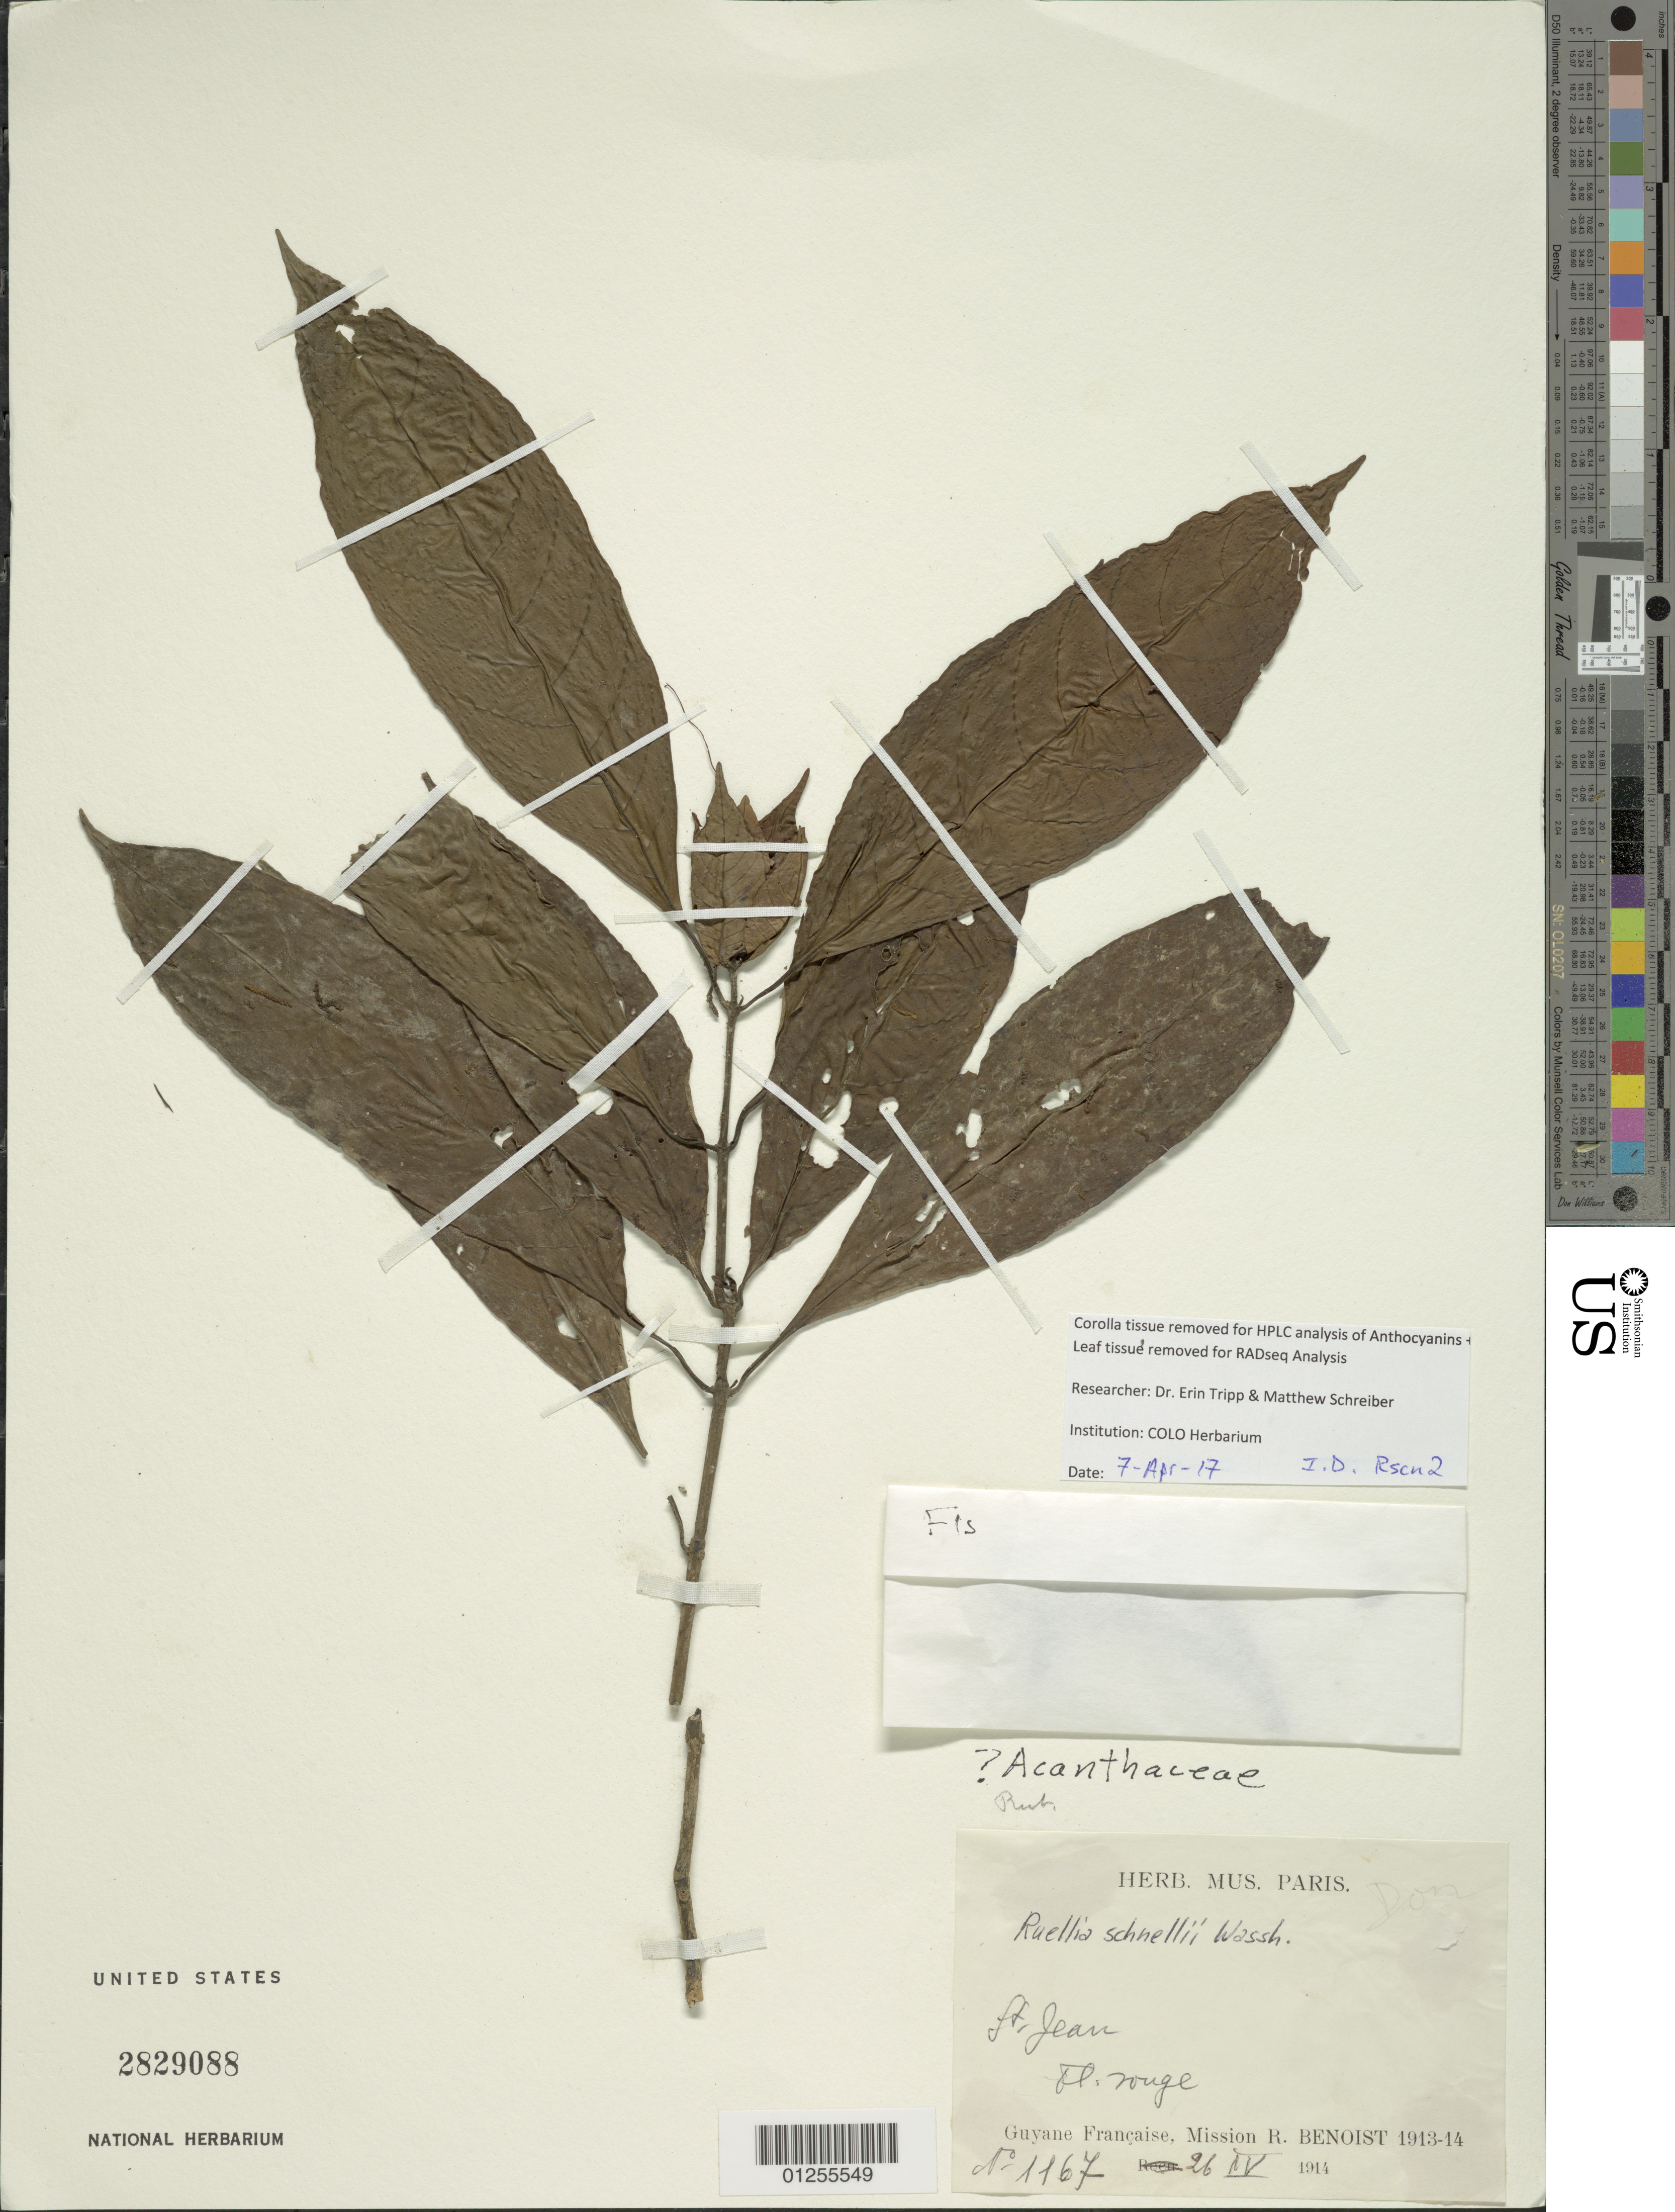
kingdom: Plantae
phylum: Tracheophyta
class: Magnoliopsida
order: Lamiales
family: Acanthaceae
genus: Ruellia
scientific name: Ruellia schnellii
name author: Wassh.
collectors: R. Benoist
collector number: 1167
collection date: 1914-04-26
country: French Guiana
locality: St. Jean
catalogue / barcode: US 2829088